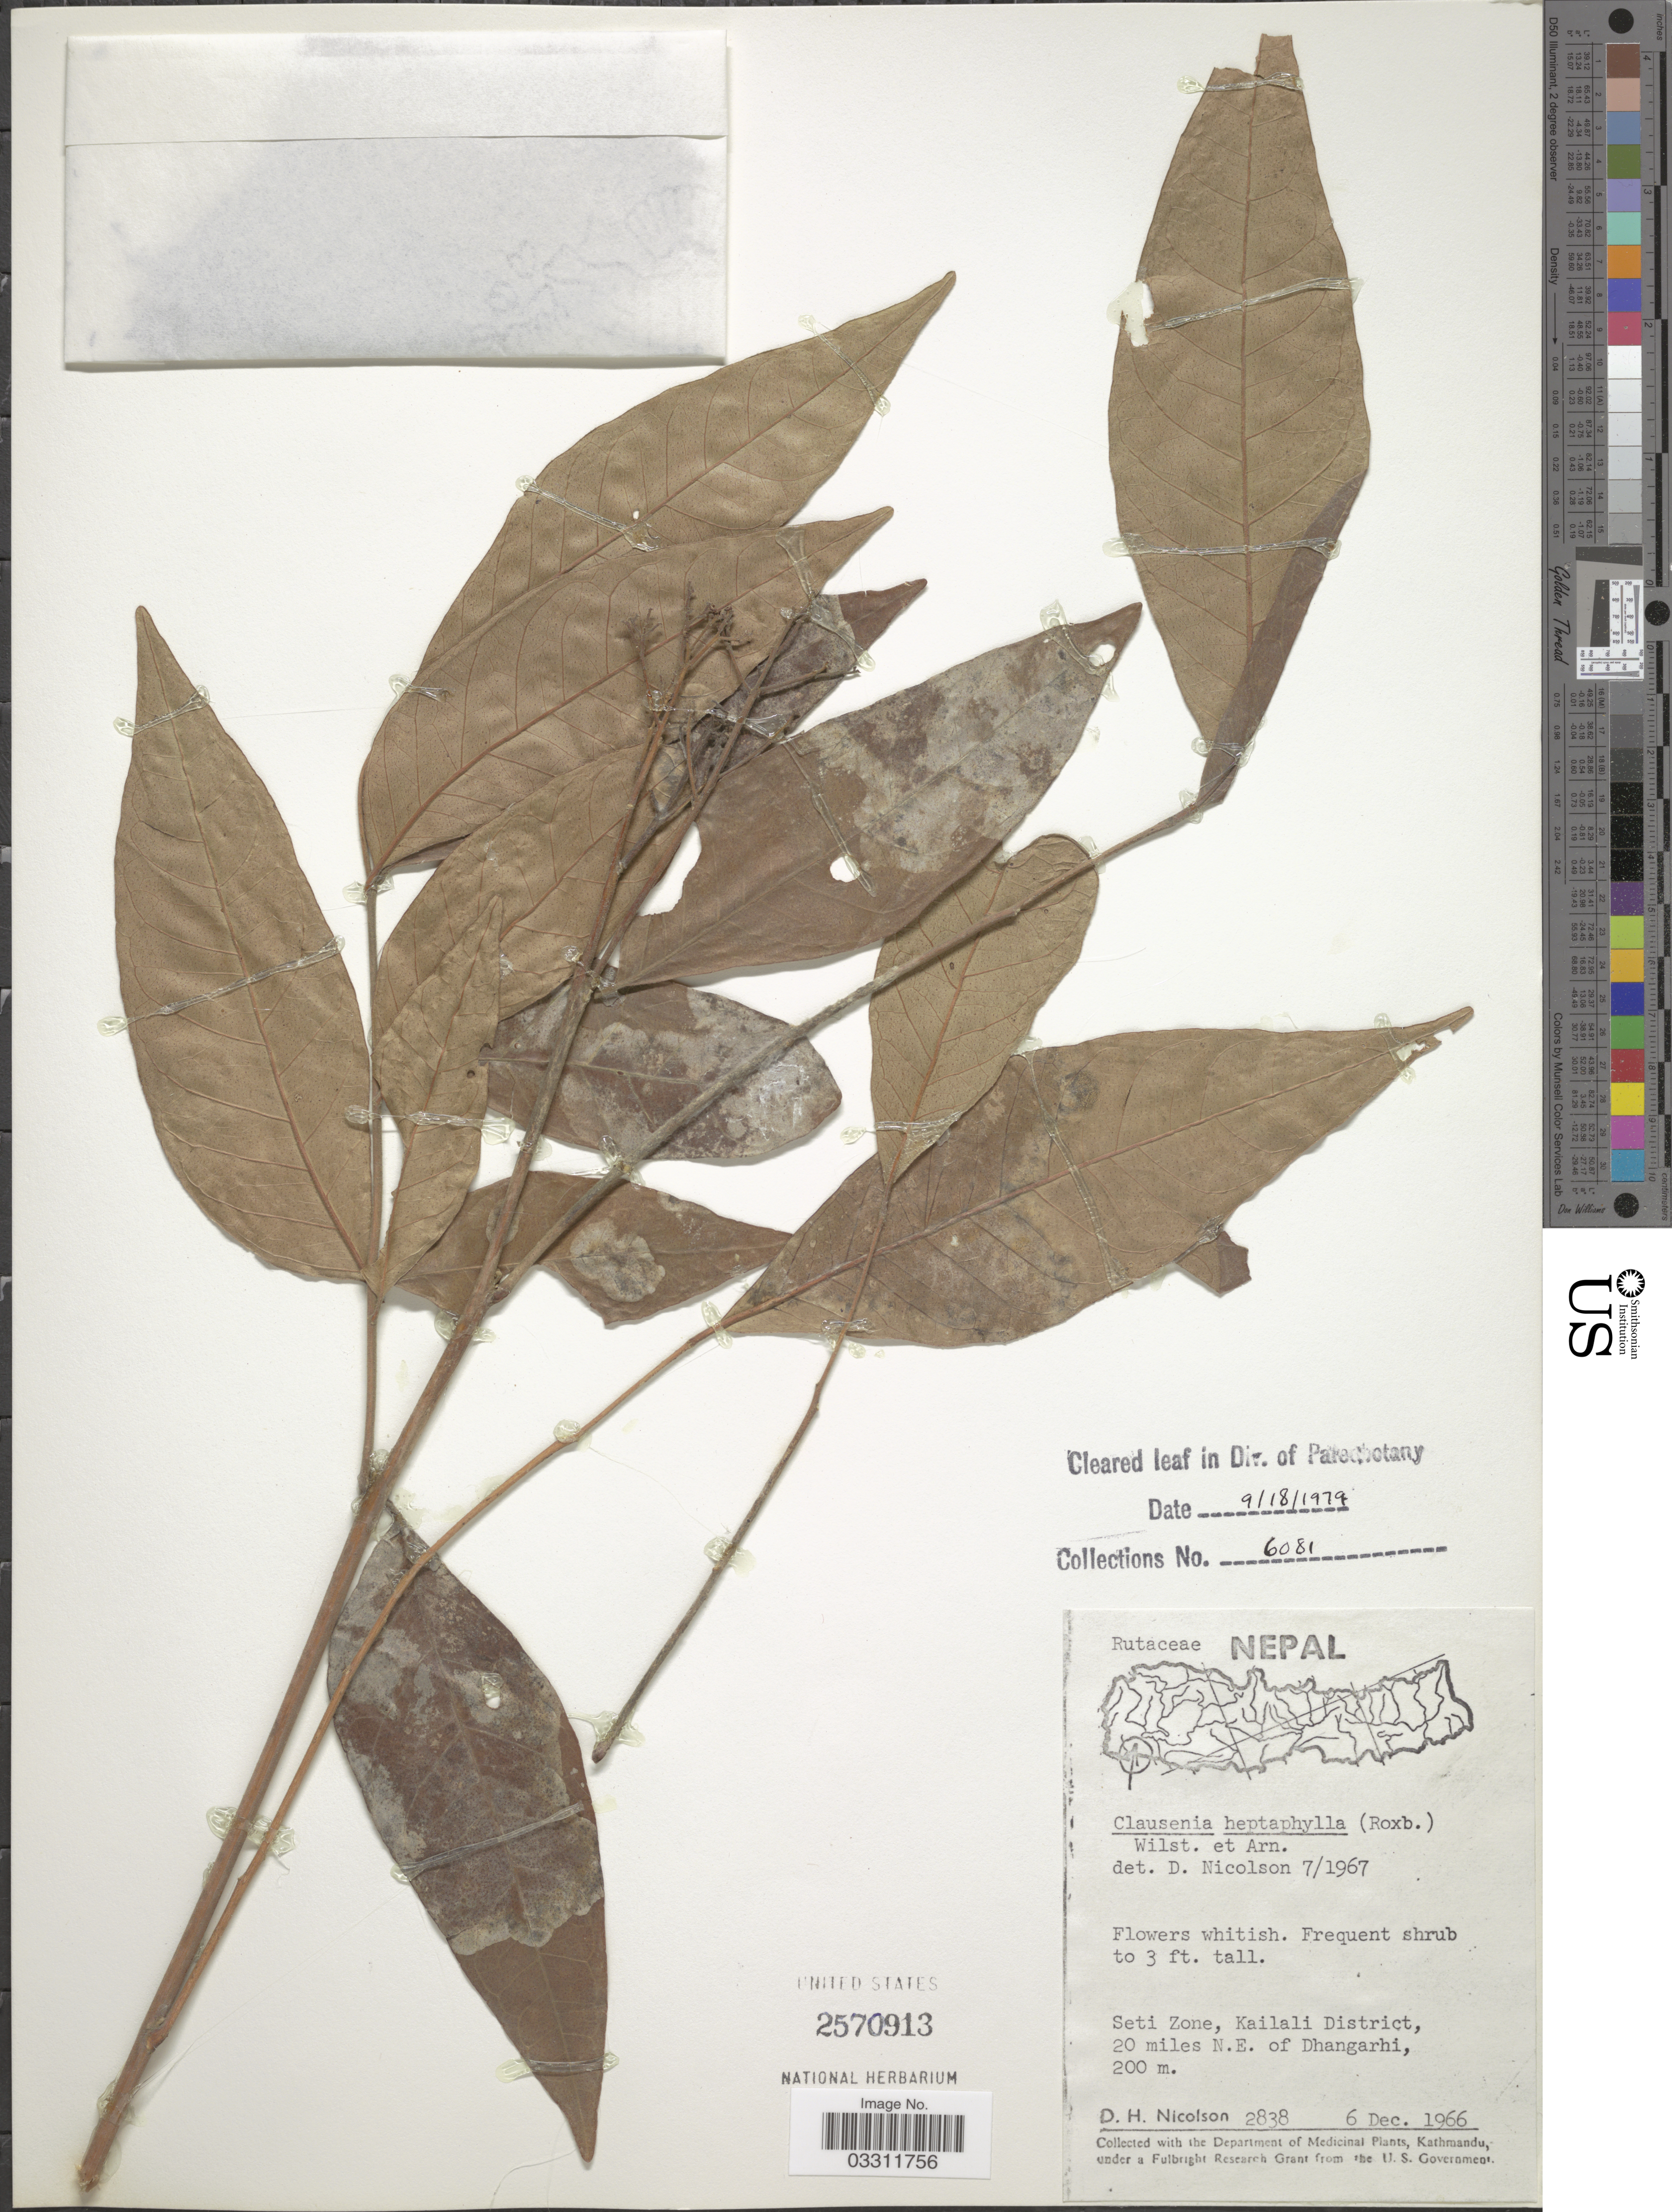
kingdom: Plantae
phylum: Tracheophyta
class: Magnoliopsida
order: Sapindales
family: Rutaceae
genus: Clausena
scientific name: Clausena heptaphylla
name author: (Roxb.) C. Wright & Arn.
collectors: D. H. Nicolson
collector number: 2838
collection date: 1966-12-06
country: Nepal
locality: Seti Zone, Kailali District, 20 miles N.E. of Dhangarhi.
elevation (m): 200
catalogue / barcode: US 2570913